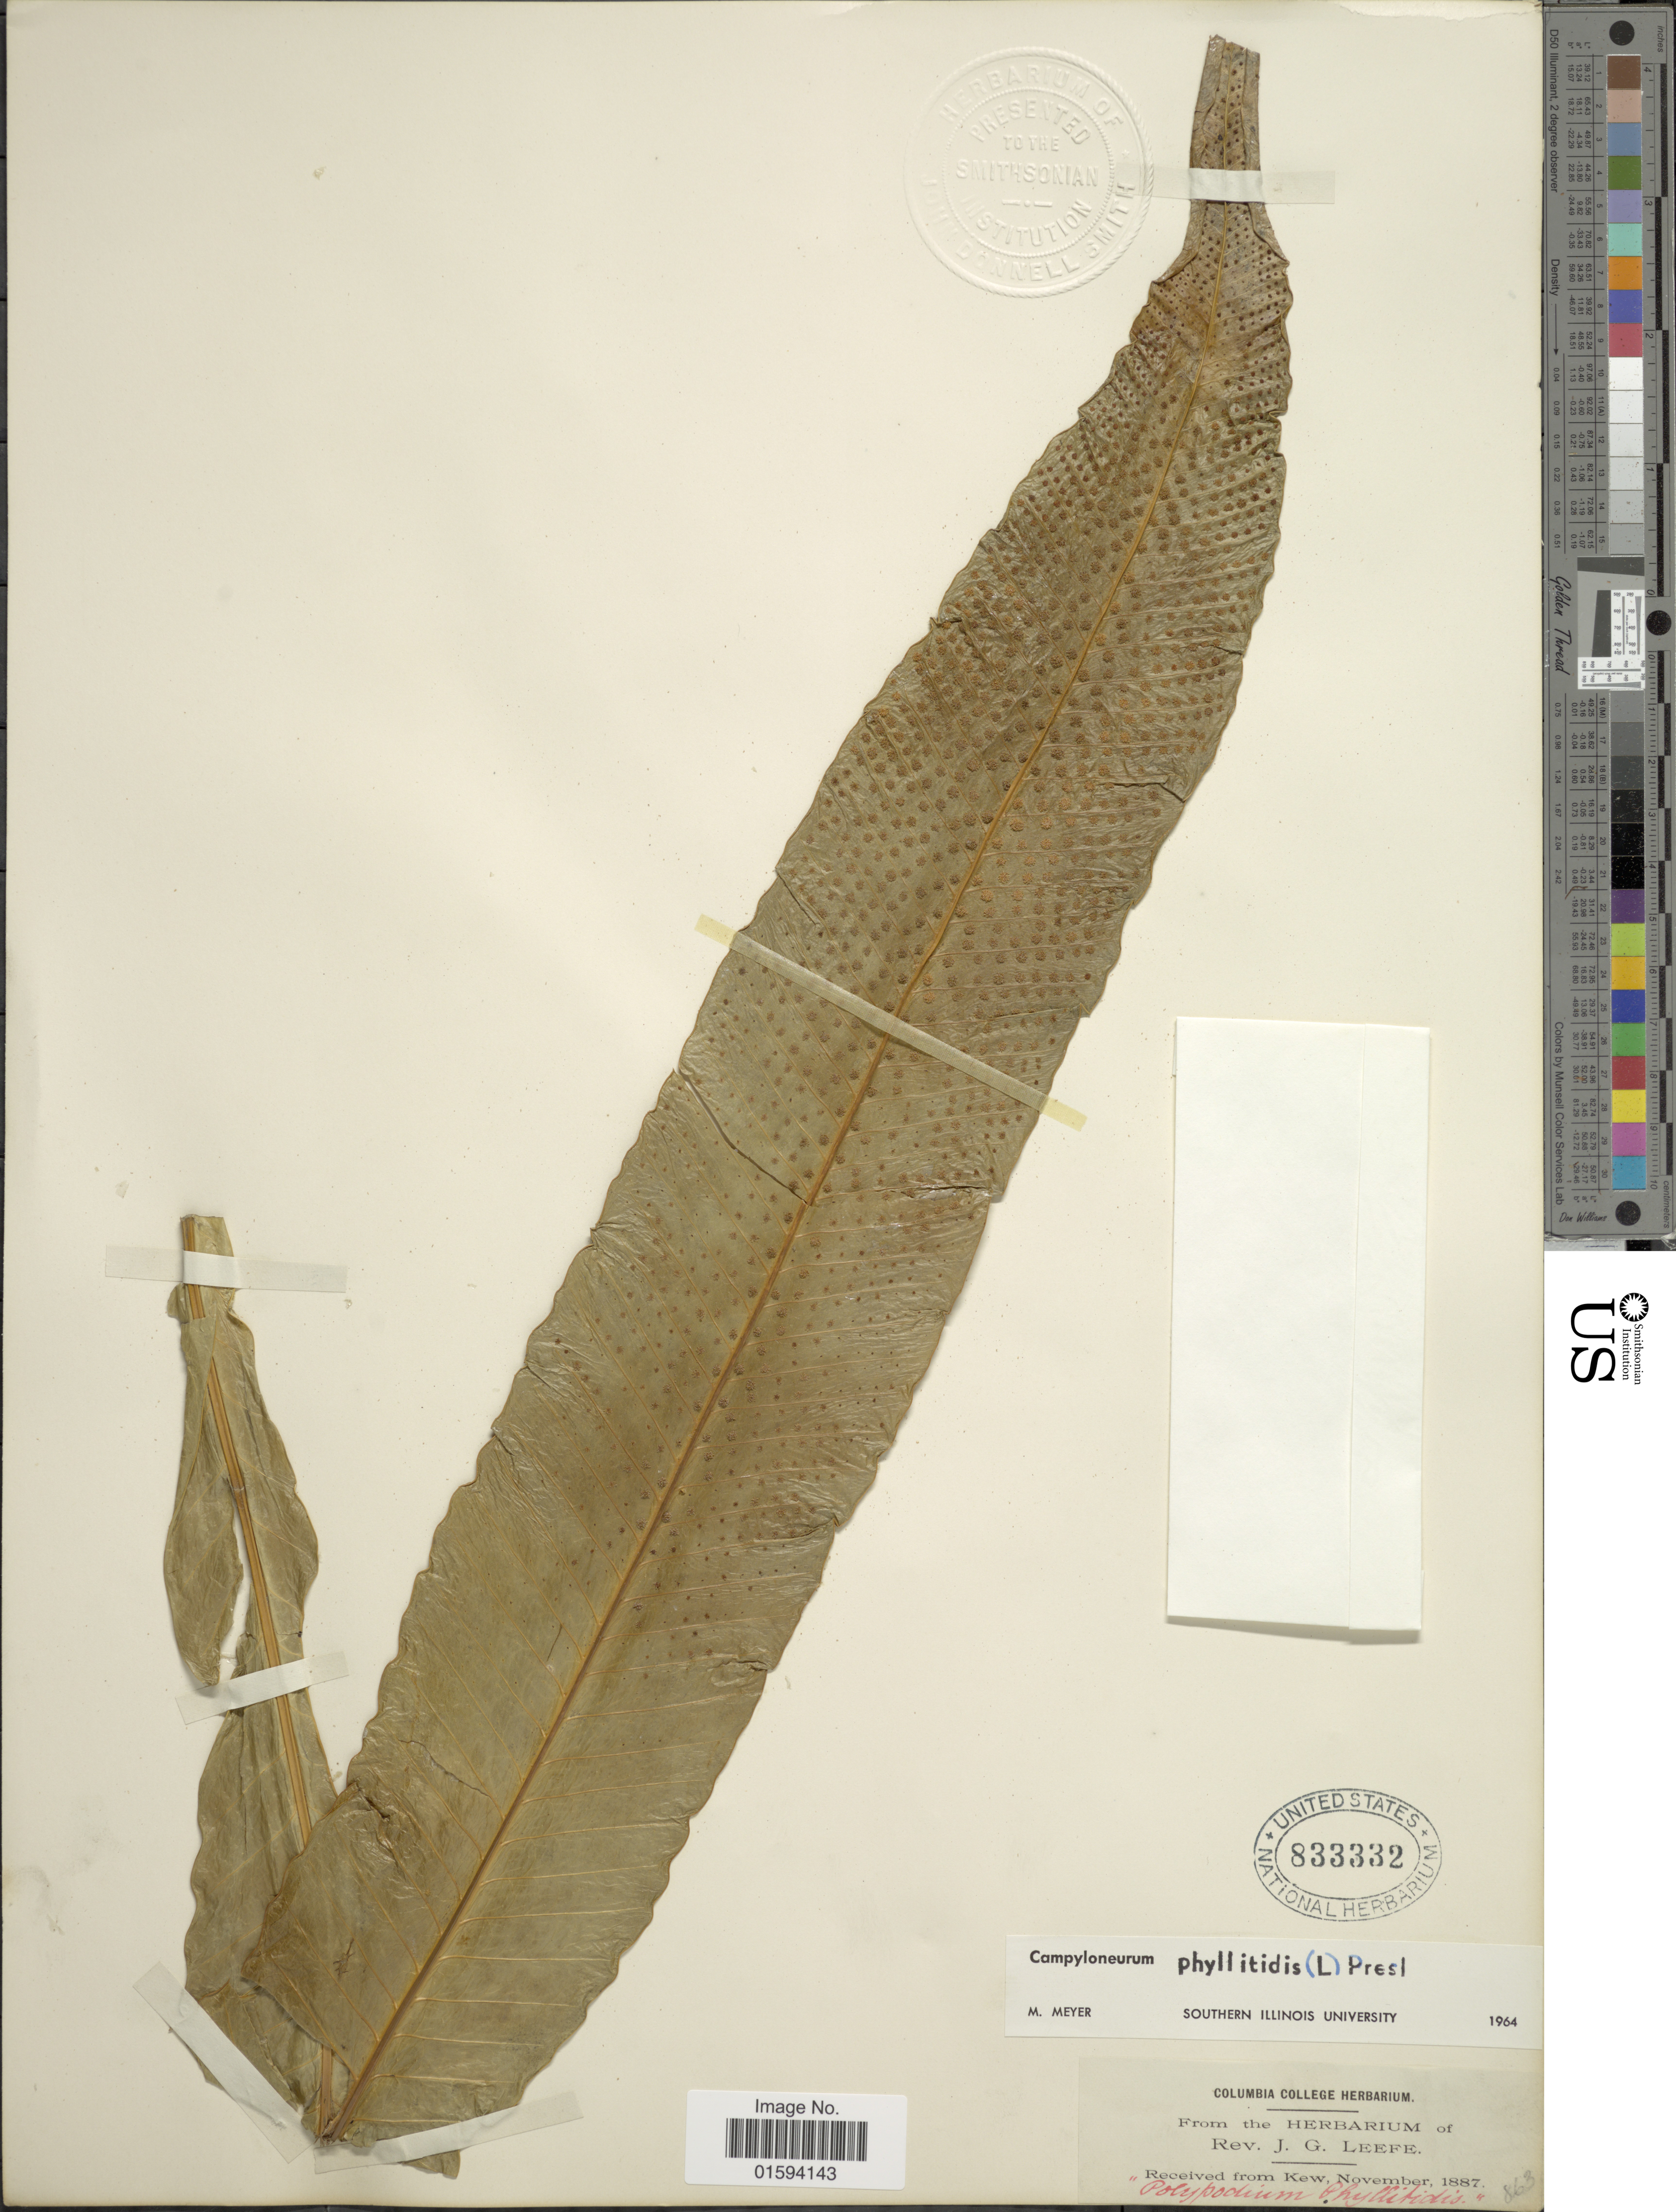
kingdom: Plantae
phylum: Tracheophyta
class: Polypodiopsida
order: Polypodiales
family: Polypodiaceae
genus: Polypodium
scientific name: Polypodium phyllitidis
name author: L.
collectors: ex herb. Rev. J. G. Leefe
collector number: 863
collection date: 1887-11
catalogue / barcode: US 833332